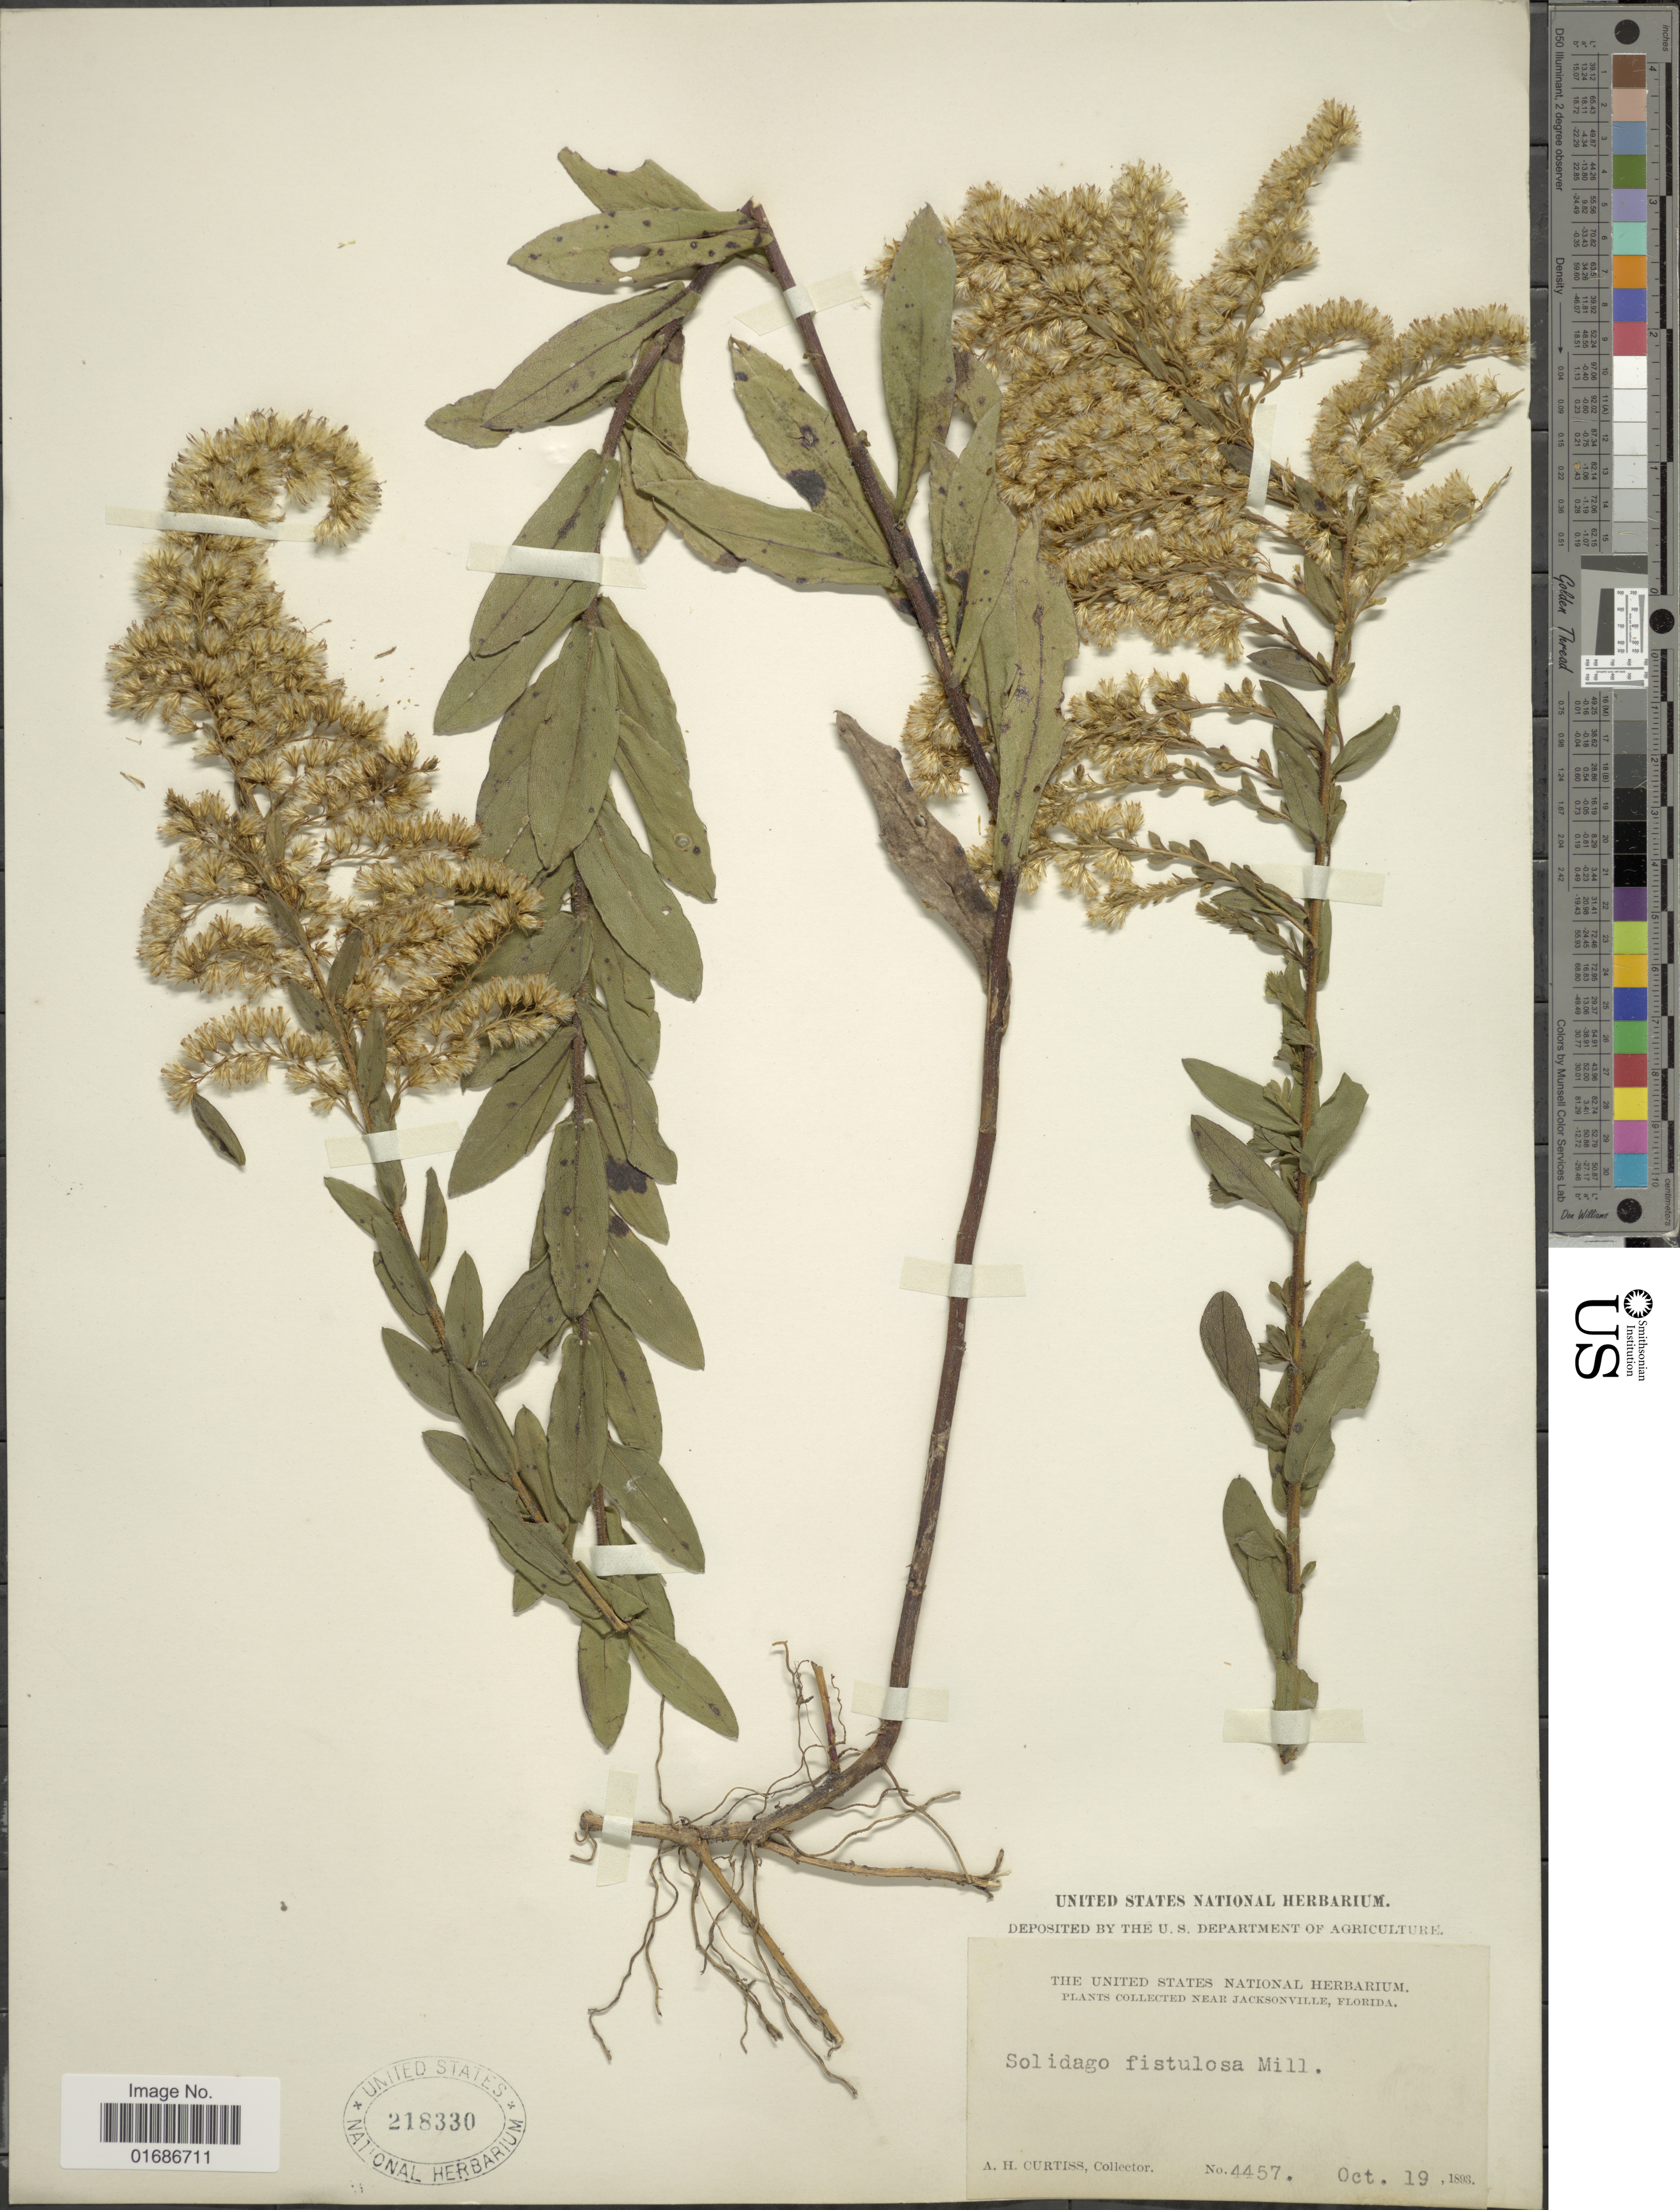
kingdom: Plantae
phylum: Tracheophyta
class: Magnoliopsida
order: Asterales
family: Asteraceae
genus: Solidago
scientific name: Solidago fistulosa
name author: Mill.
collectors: A. H. Curtiss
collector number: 4457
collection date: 1893-10-19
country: United States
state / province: Florida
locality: Near Jacksonville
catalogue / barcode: US 218330